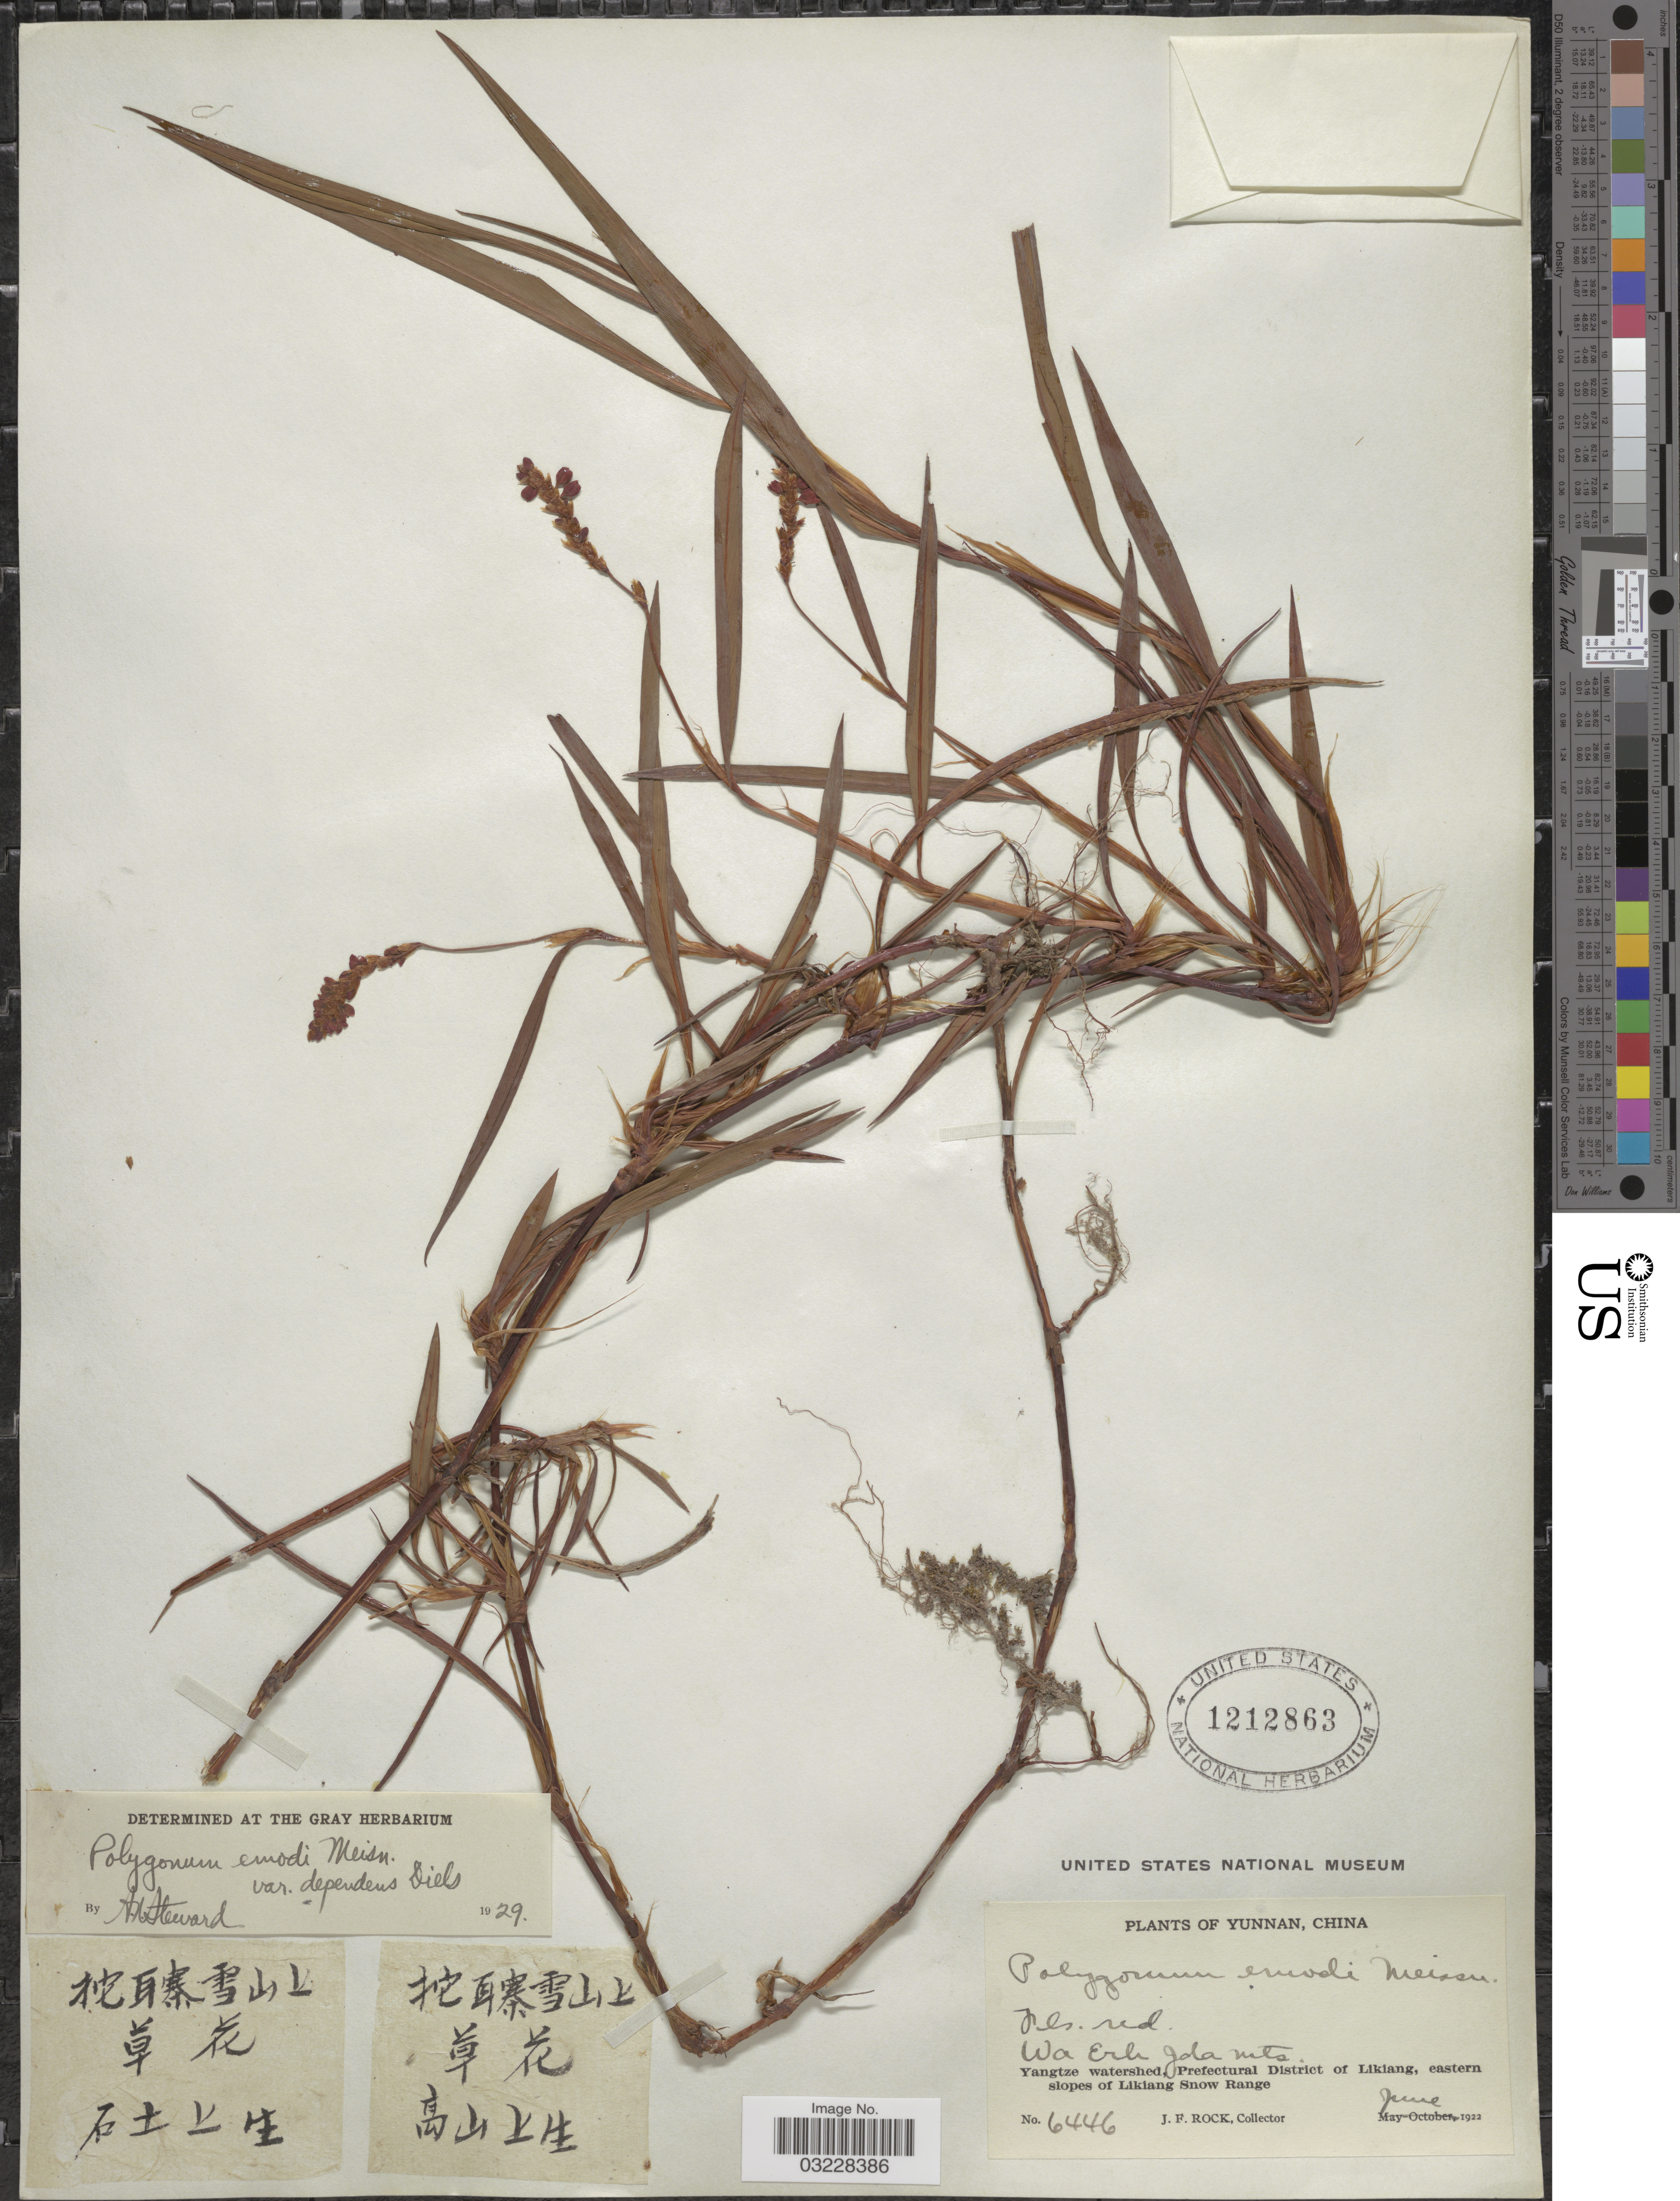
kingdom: Plantae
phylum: Tracheophyta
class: Magnoliopsida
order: Caryophyllales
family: Polygonaceae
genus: Bistorta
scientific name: Bistorta emodi subsp. dependens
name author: (Diels) Soják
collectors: J. Rock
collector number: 6446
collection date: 1922-06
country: China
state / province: Yunnan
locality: Wa Erh Dja Mts. Yangtze watershed, Prefectural District of Likiang, eastern slopes of Likiang Snow Range.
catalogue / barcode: US 1212863